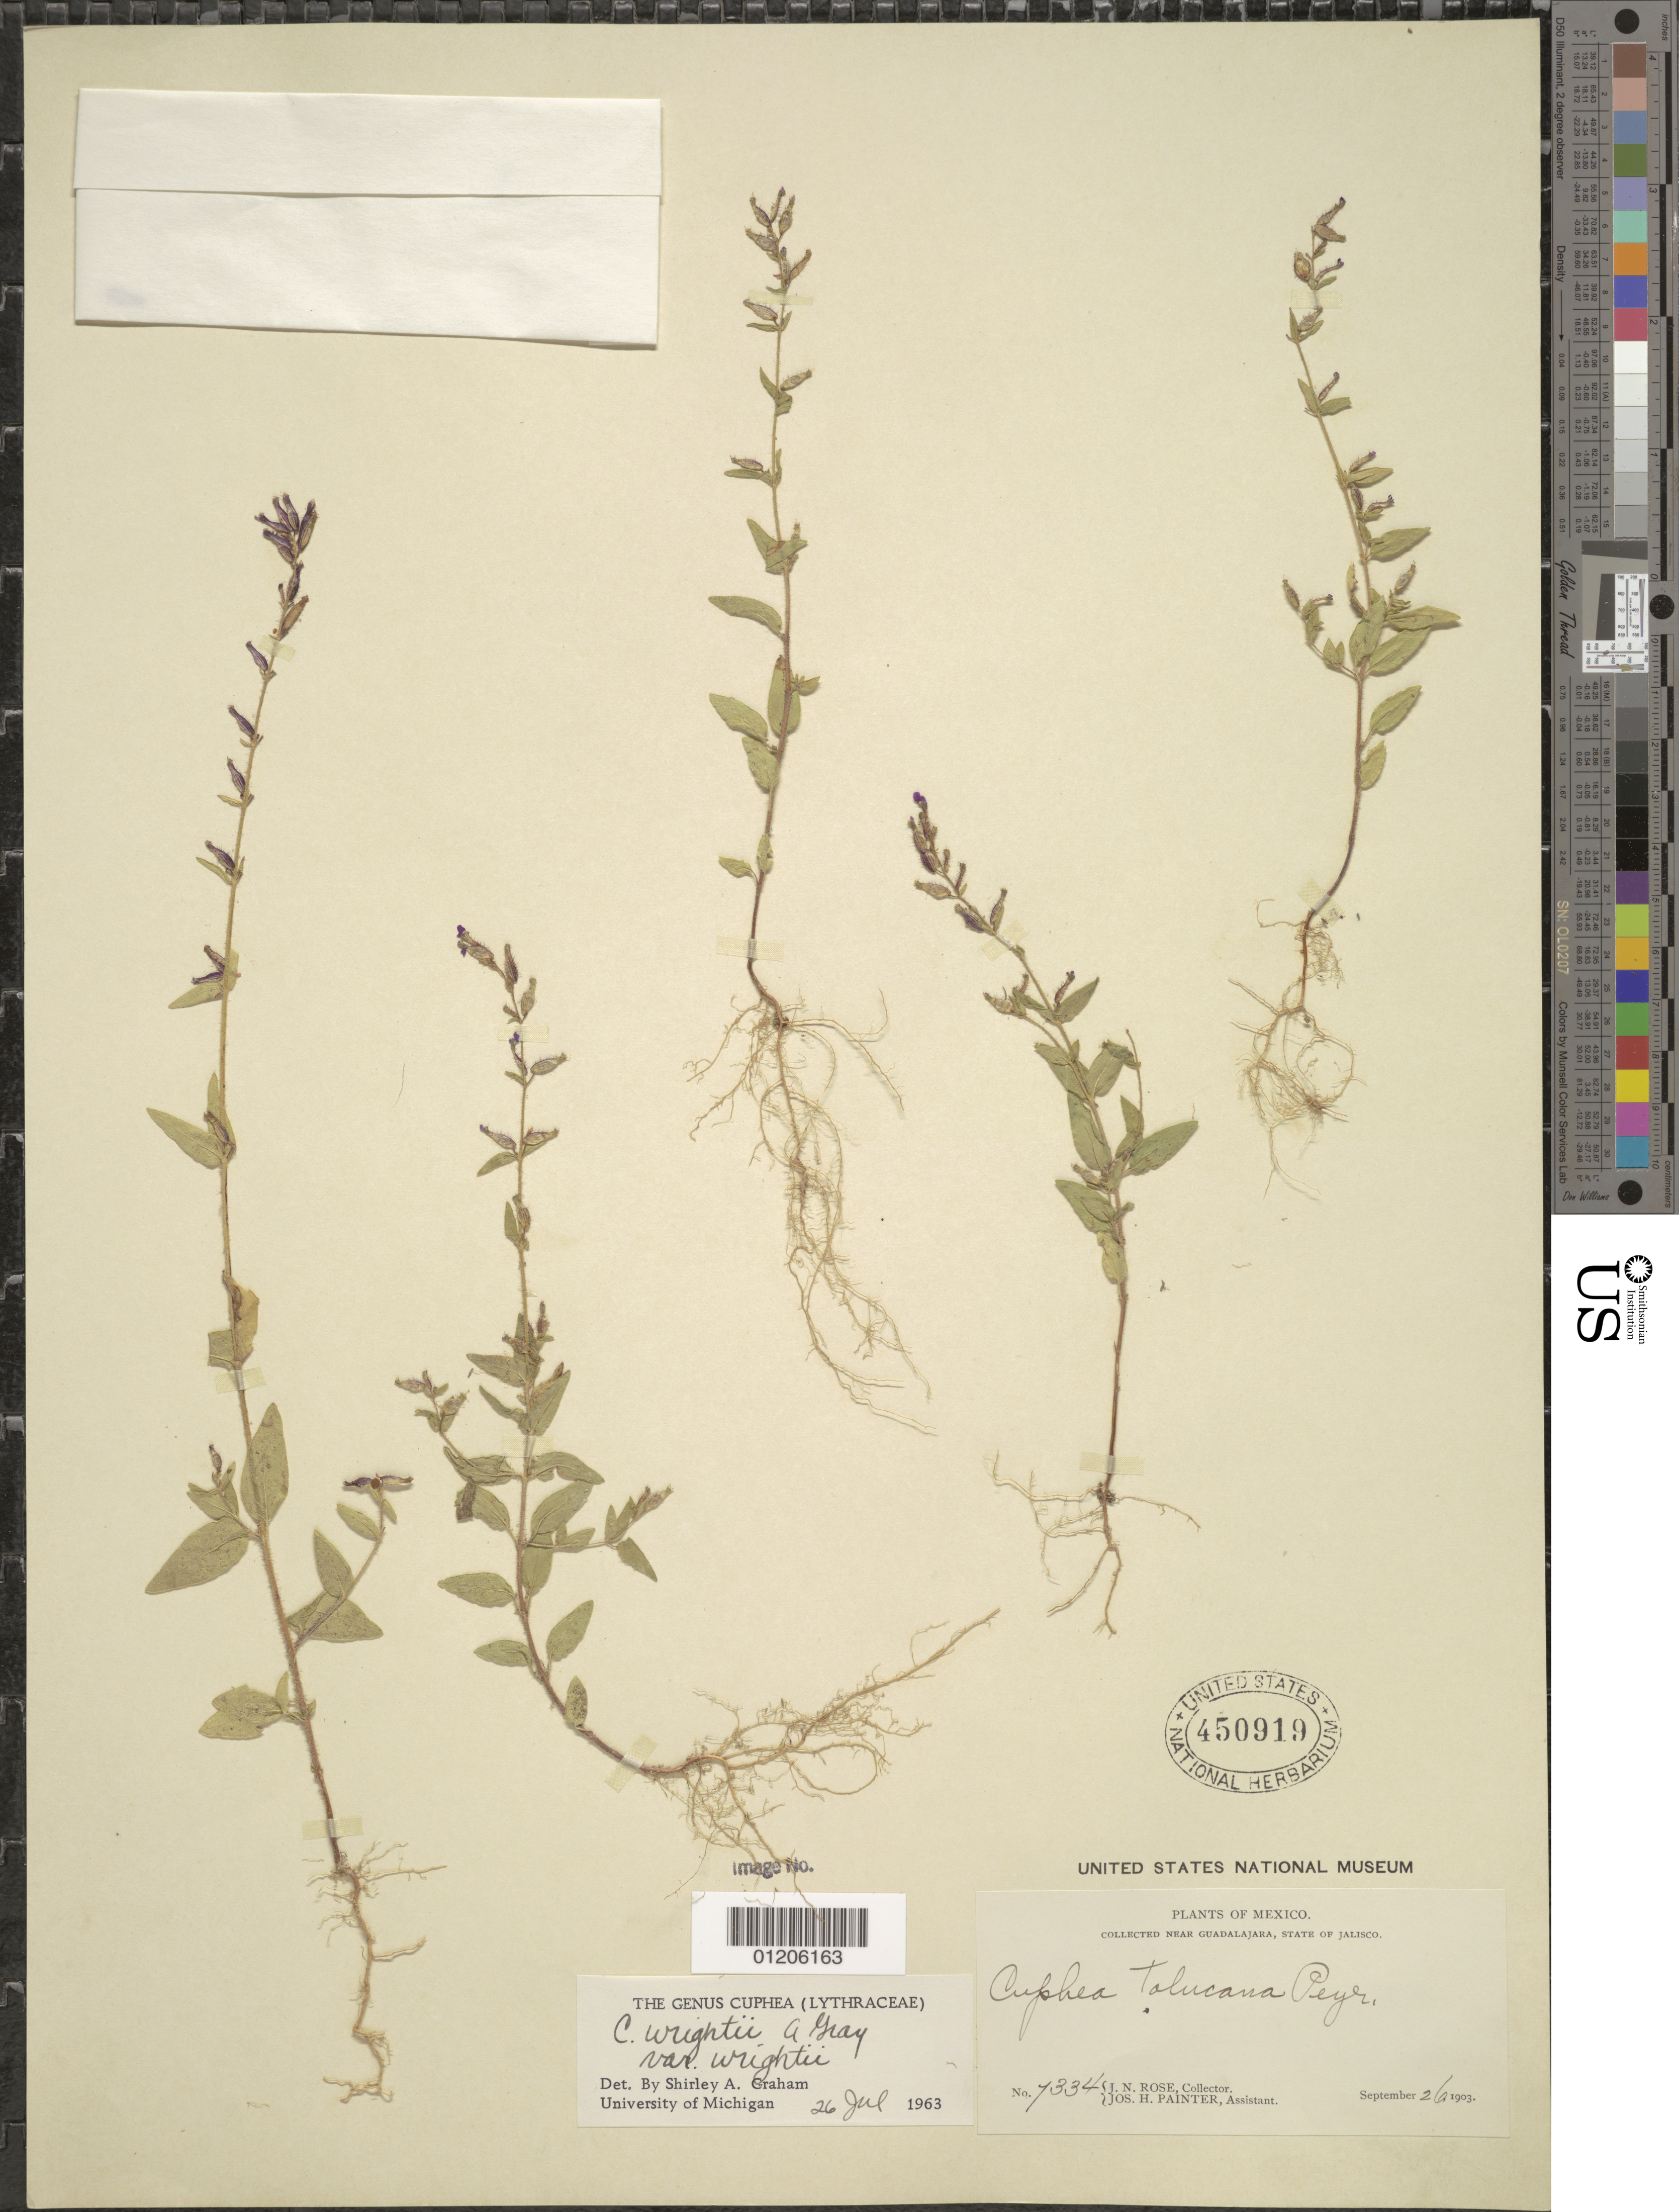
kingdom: Plantae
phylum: Tracheophyta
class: Magnoliopsida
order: Myrtales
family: Lythraceae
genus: Cuphea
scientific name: Cuphea wrightii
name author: A. Gray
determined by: Graham, S.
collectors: J. N. Rose & J. H. Painter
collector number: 7334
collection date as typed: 26 Sep 1903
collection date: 1903-09-26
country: Mexico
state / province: Jalisco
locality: Near Guadalajara, State of Jalisco.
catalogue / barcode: US 450919